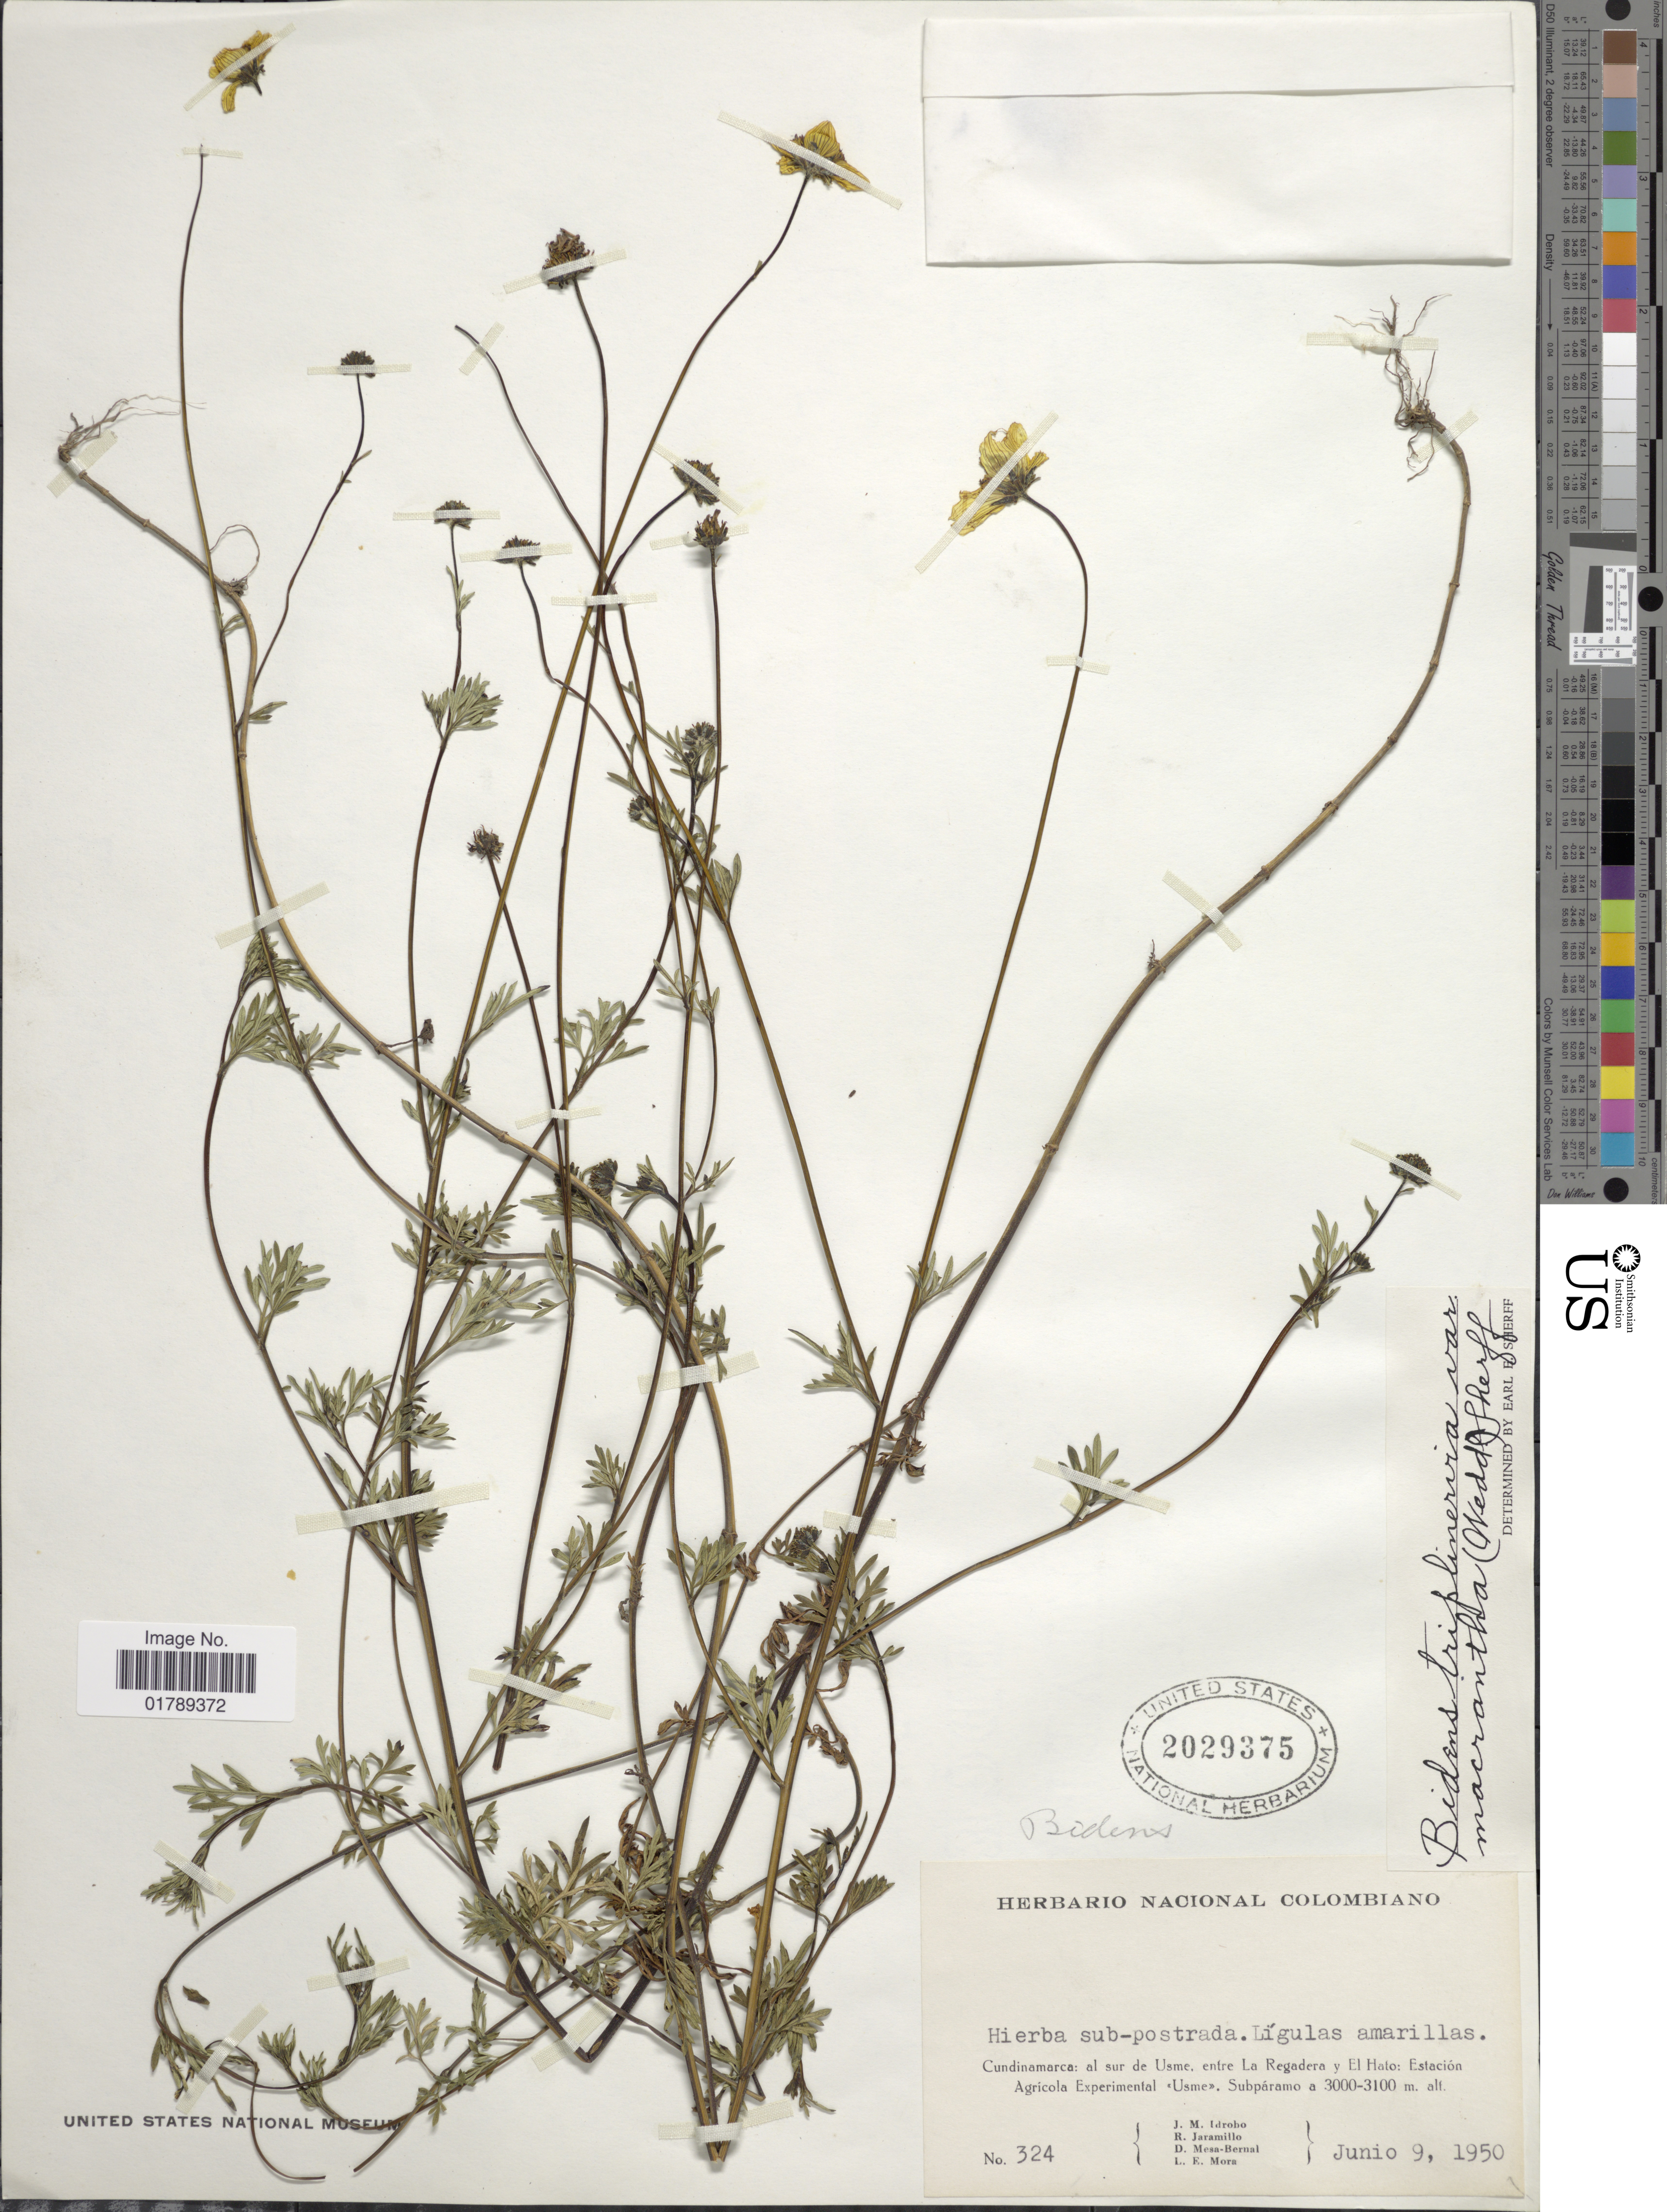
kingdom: Plantae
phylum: Tracheophyta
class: Magnoliopsida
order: Asterales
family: Asteraceae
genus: Bidens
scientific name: Bidens triplinervia var. macrantha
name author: (Wedd.) Sherff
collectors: J. M. Idrobo, R. Jaramillo M., D. Mesa Bernal & L. Mora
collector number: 324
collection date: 1950-06-09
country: Colombia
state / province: Cundinamarca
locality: Cundinamarca: al sur de Usme, entre La Regadera y El Hato: Estacion Agricola Experimental Usme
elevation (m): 3000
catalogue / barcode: US 2029375